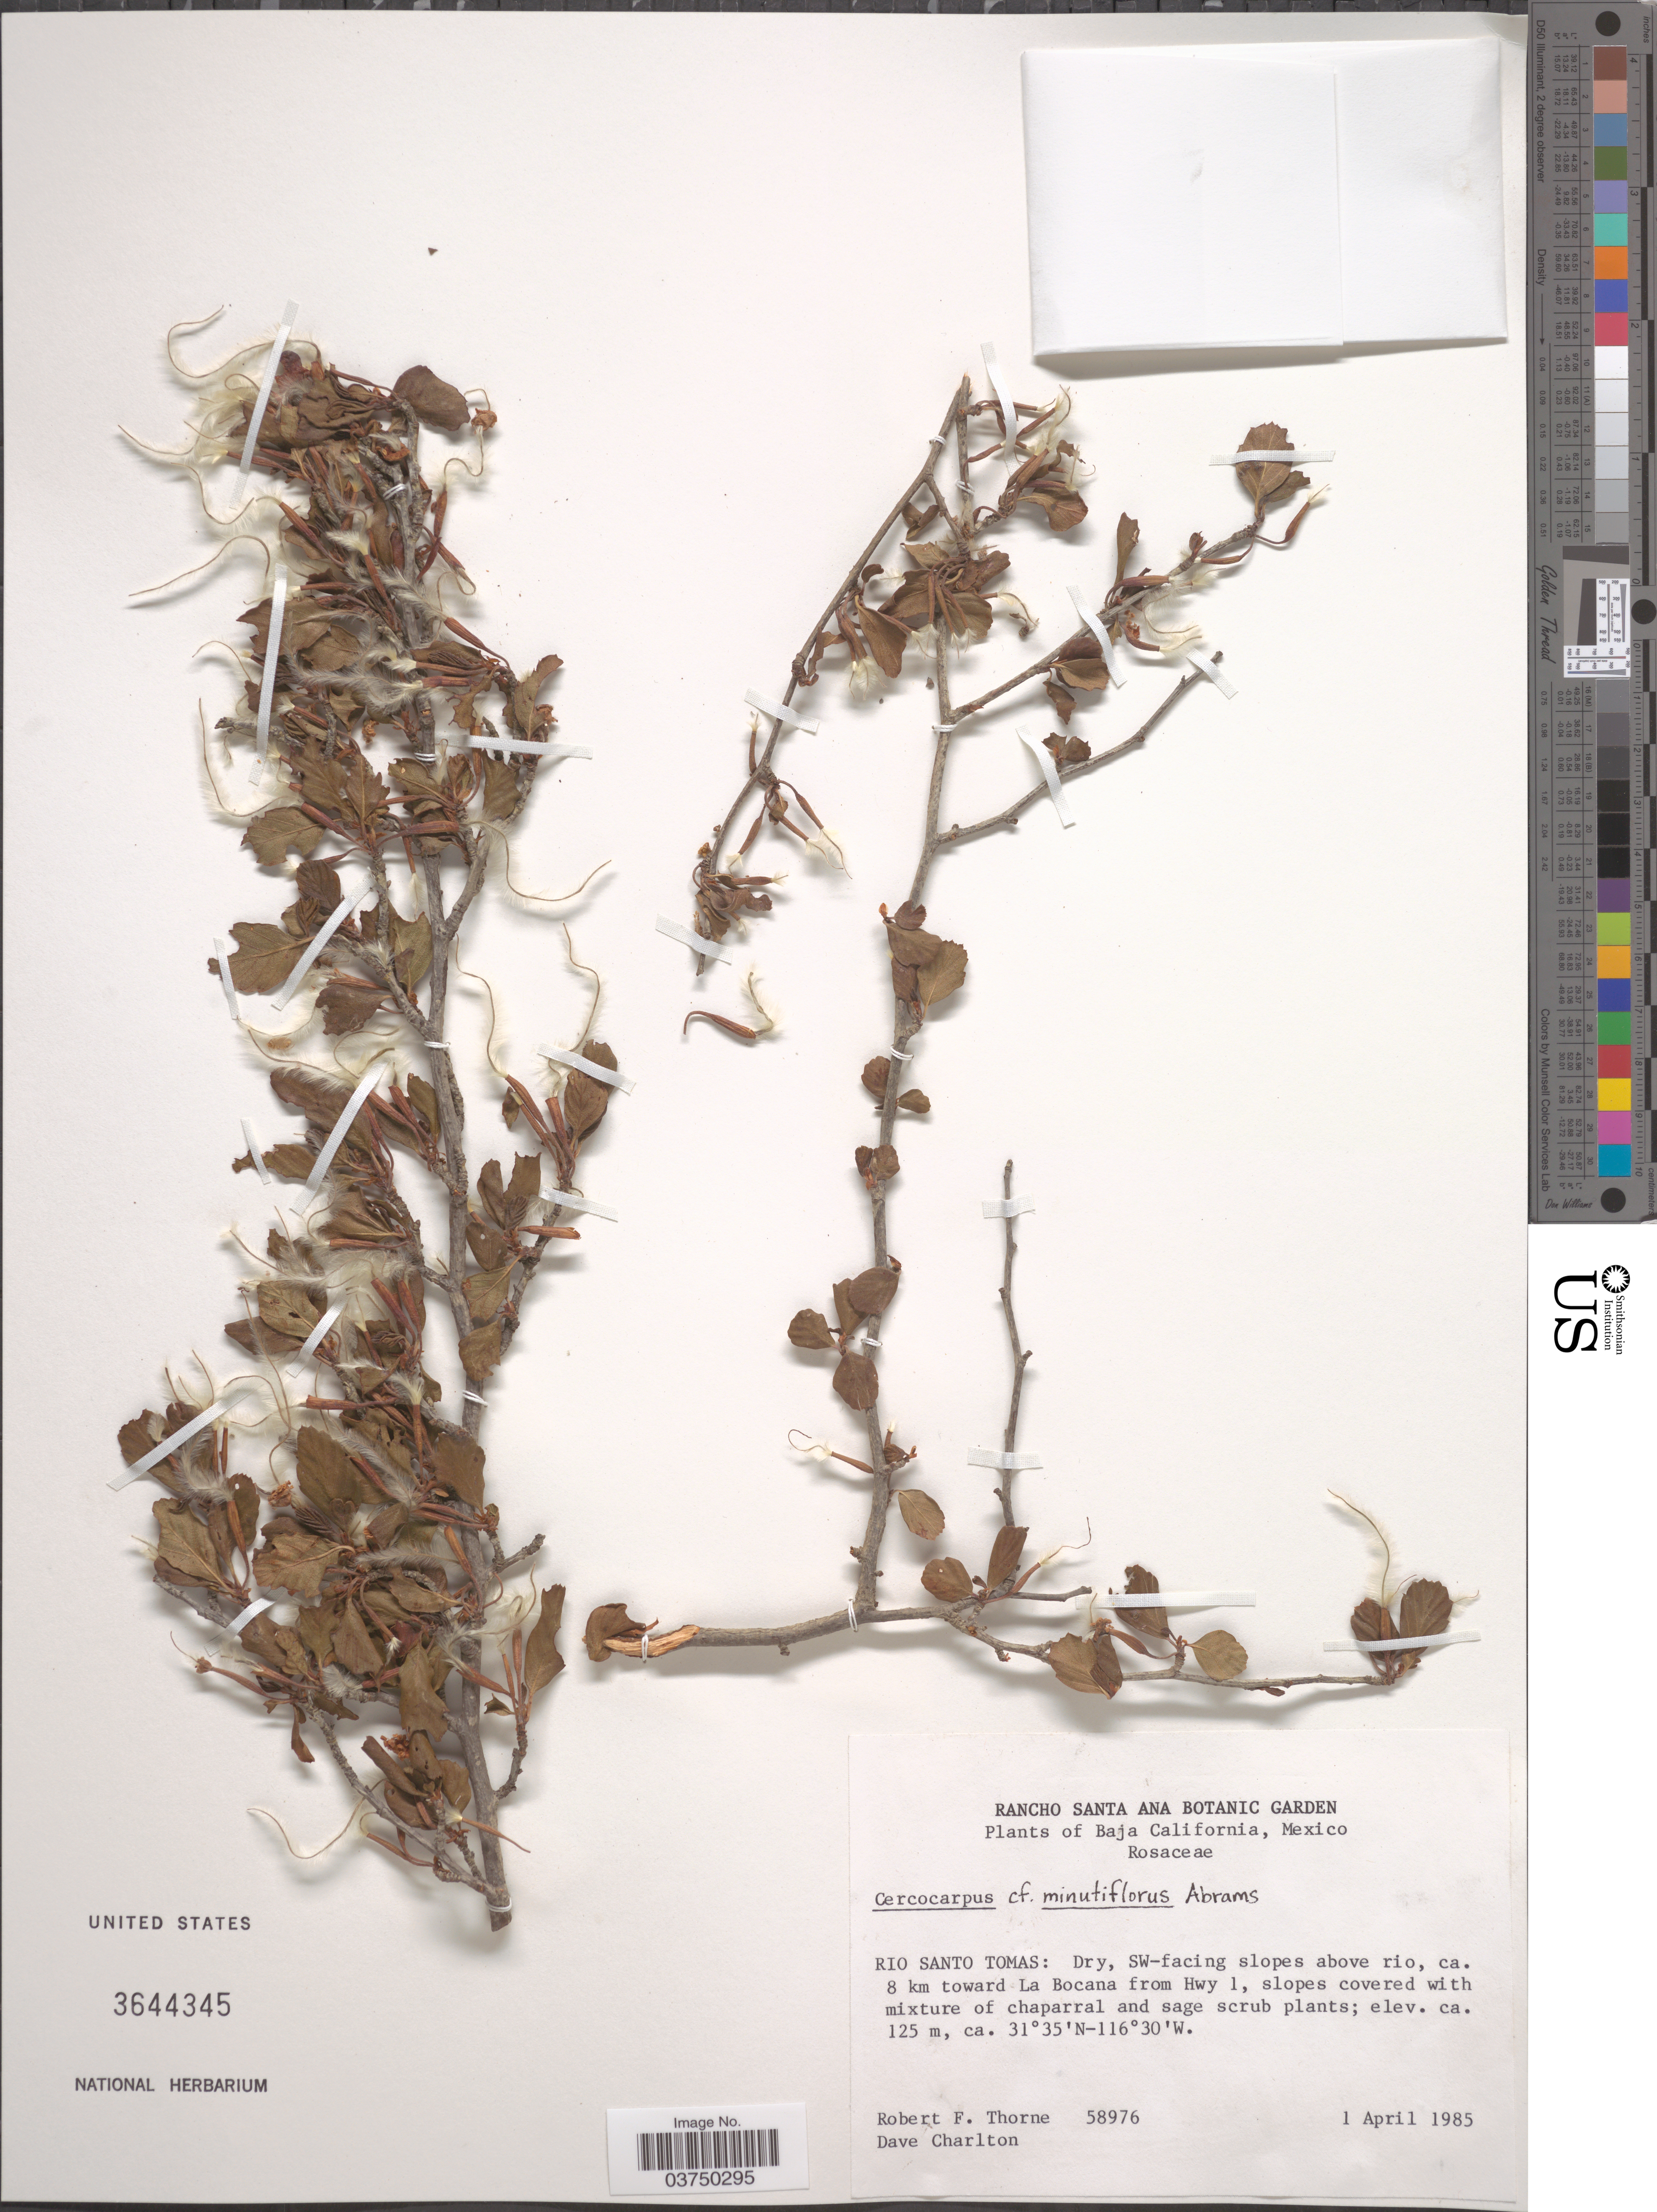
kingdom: Plantae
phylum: Tracheophyta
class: Magnoliopsida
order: Rosales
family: Rosaceae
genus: Cercocarpus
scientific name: Cercocarpus montanus var. minutiflorus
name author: (Abrams) F.L. Martin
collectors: R. F. Thorne & D. Charlton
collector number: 58976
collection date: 1985-04-01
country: Mexico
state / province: Baja California Norte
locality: Rio Santo Tomas: Dry, SW-facing slopes above rio, ca. 8 km toward La Bocana from Hwy 1.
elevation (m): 125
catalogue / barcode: US 3644345